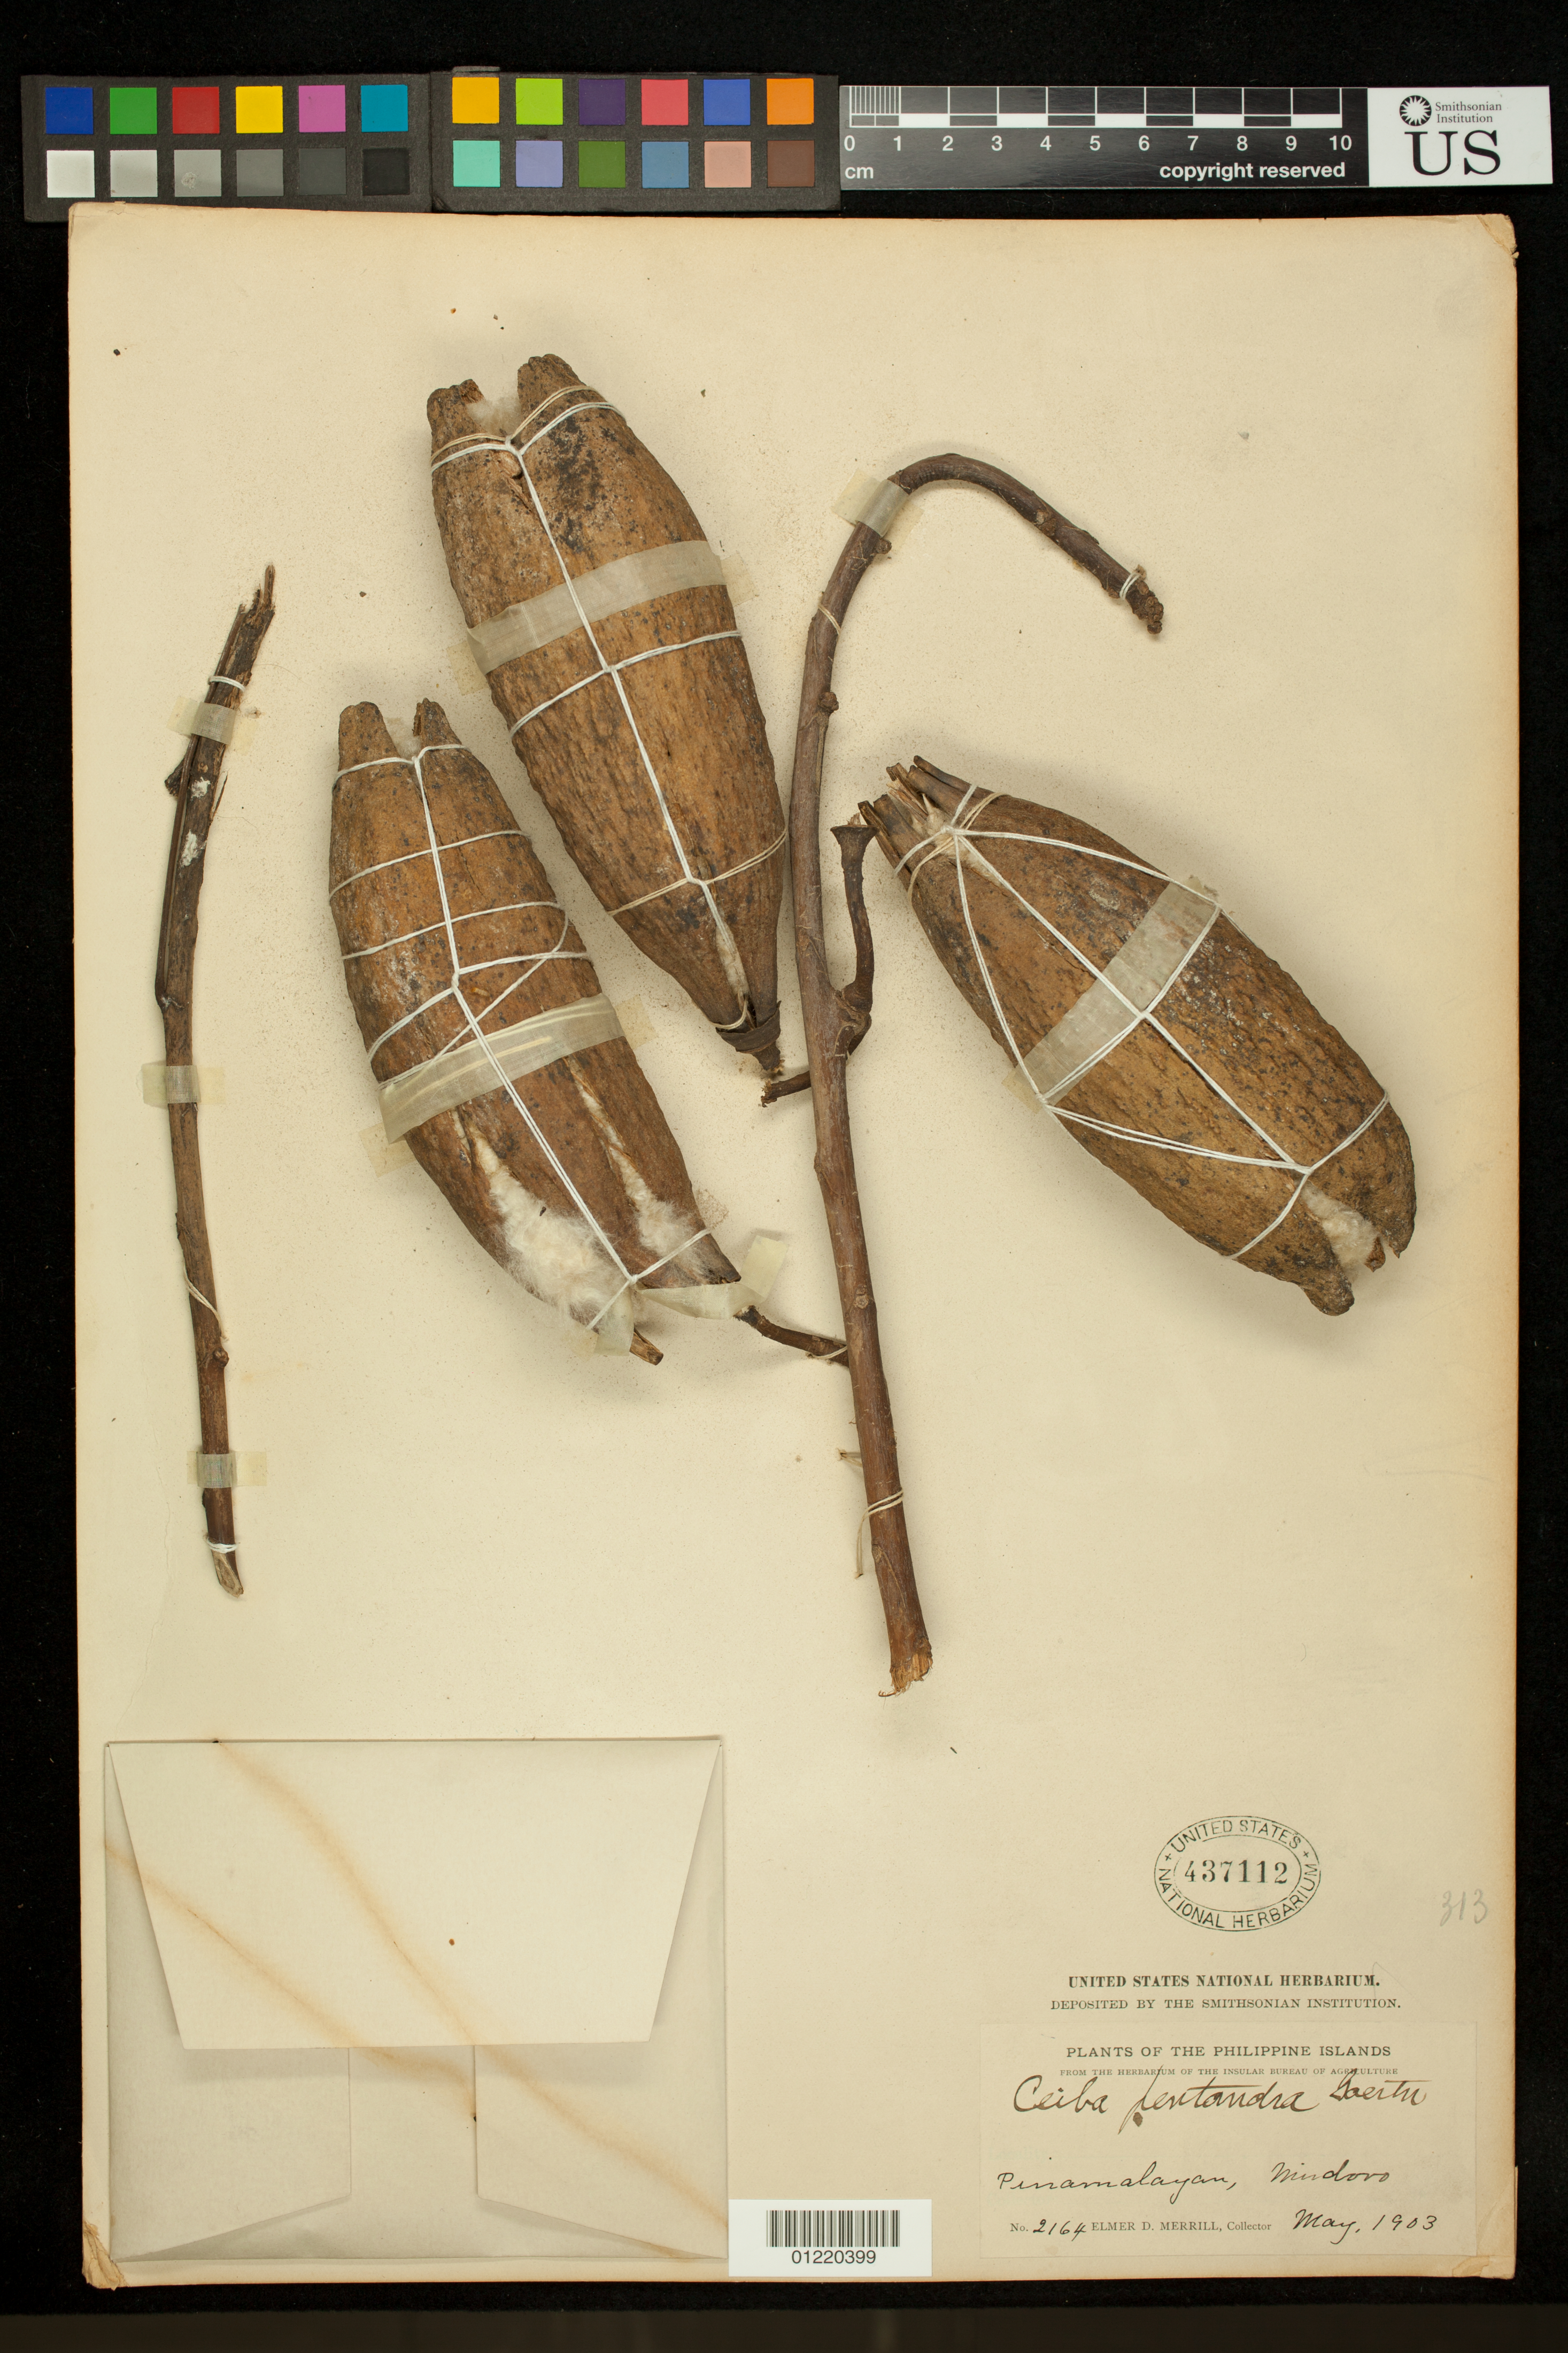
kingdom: Plantae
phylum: Tracheophyta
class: Magnoliopsida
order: Malvales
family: Malvaceae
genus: Ceiba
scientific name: Ceiba pentandra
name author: (L.) Gaertn.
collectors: E. D. Merrill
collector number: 2164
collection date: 1903-05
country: Philippines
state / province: Mimaropa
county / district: Oriental Mindoro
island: Mindoro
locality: Pinamalayan, Mindoro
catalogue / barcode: US 437112